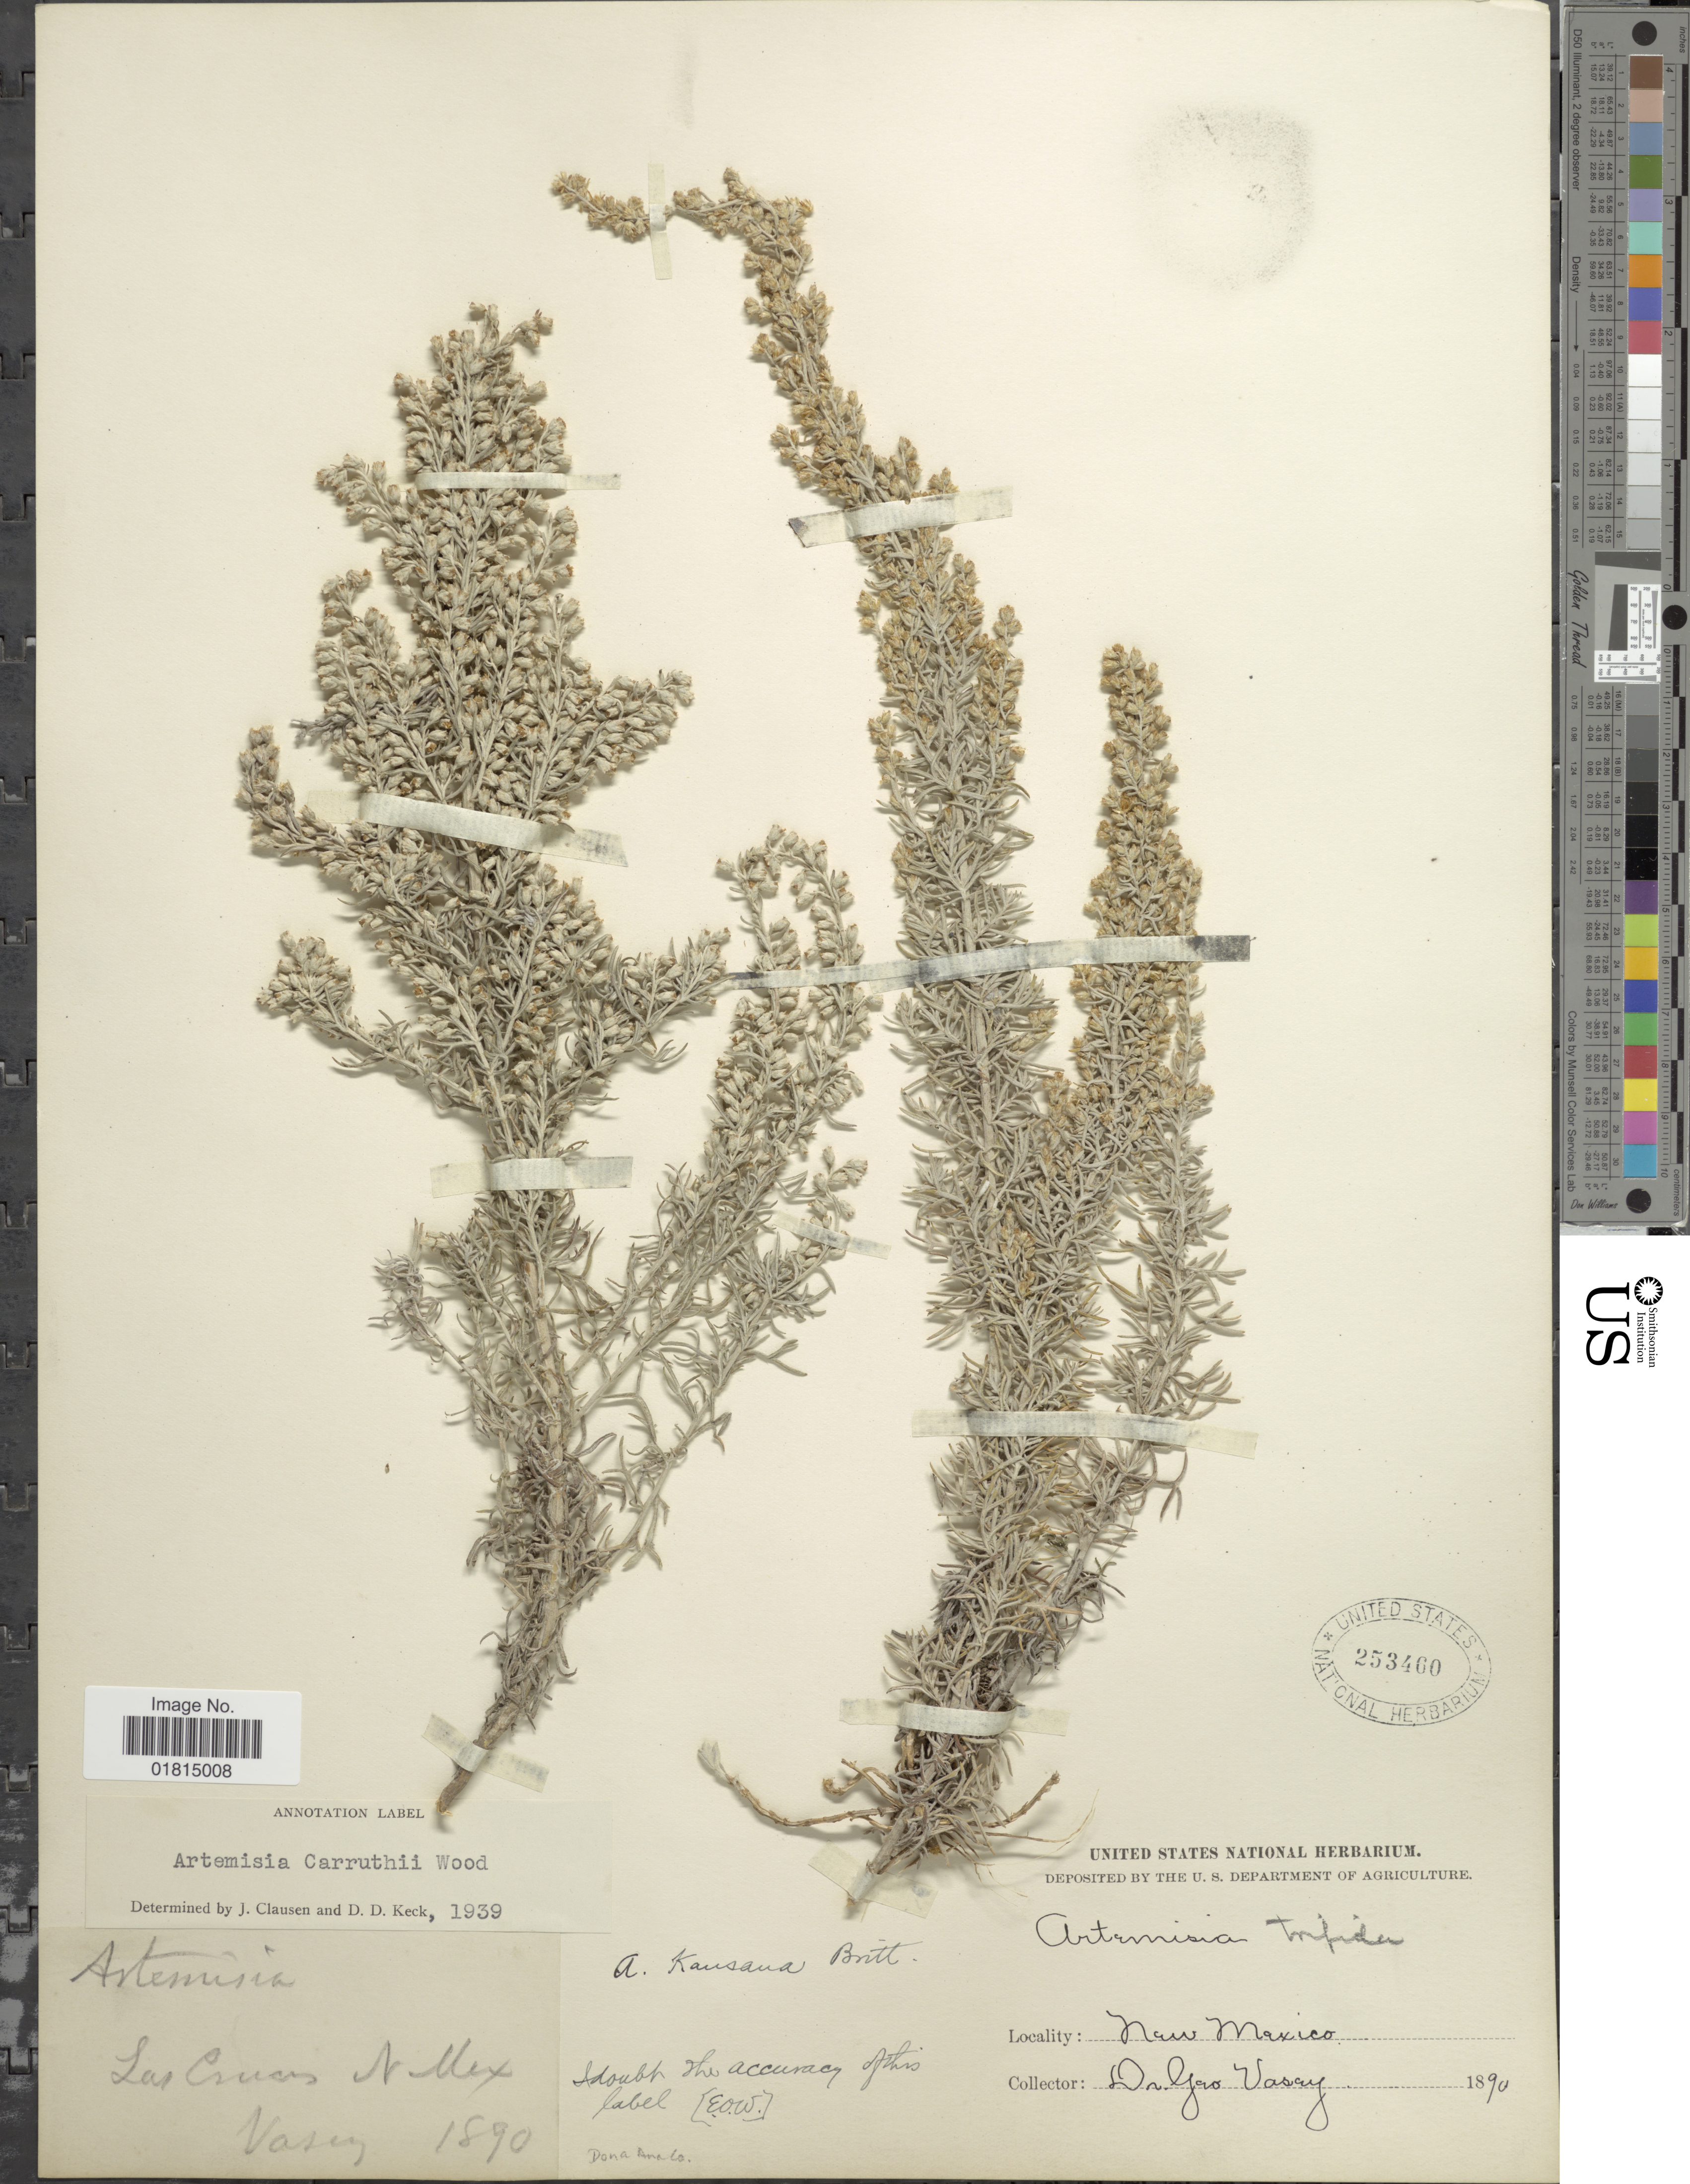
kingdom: Plantae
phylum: Tracheophyta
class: Magnoliopsida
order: Asterales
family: Asteraceae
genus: Artemisia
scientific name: Artemisia carruthii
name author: Alph. Wood ex Carruth.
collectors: G. Vasey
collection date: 1890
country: United States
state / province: New Mexico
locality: Las Cruces. Dona Ana Co.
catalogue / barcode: US 253460